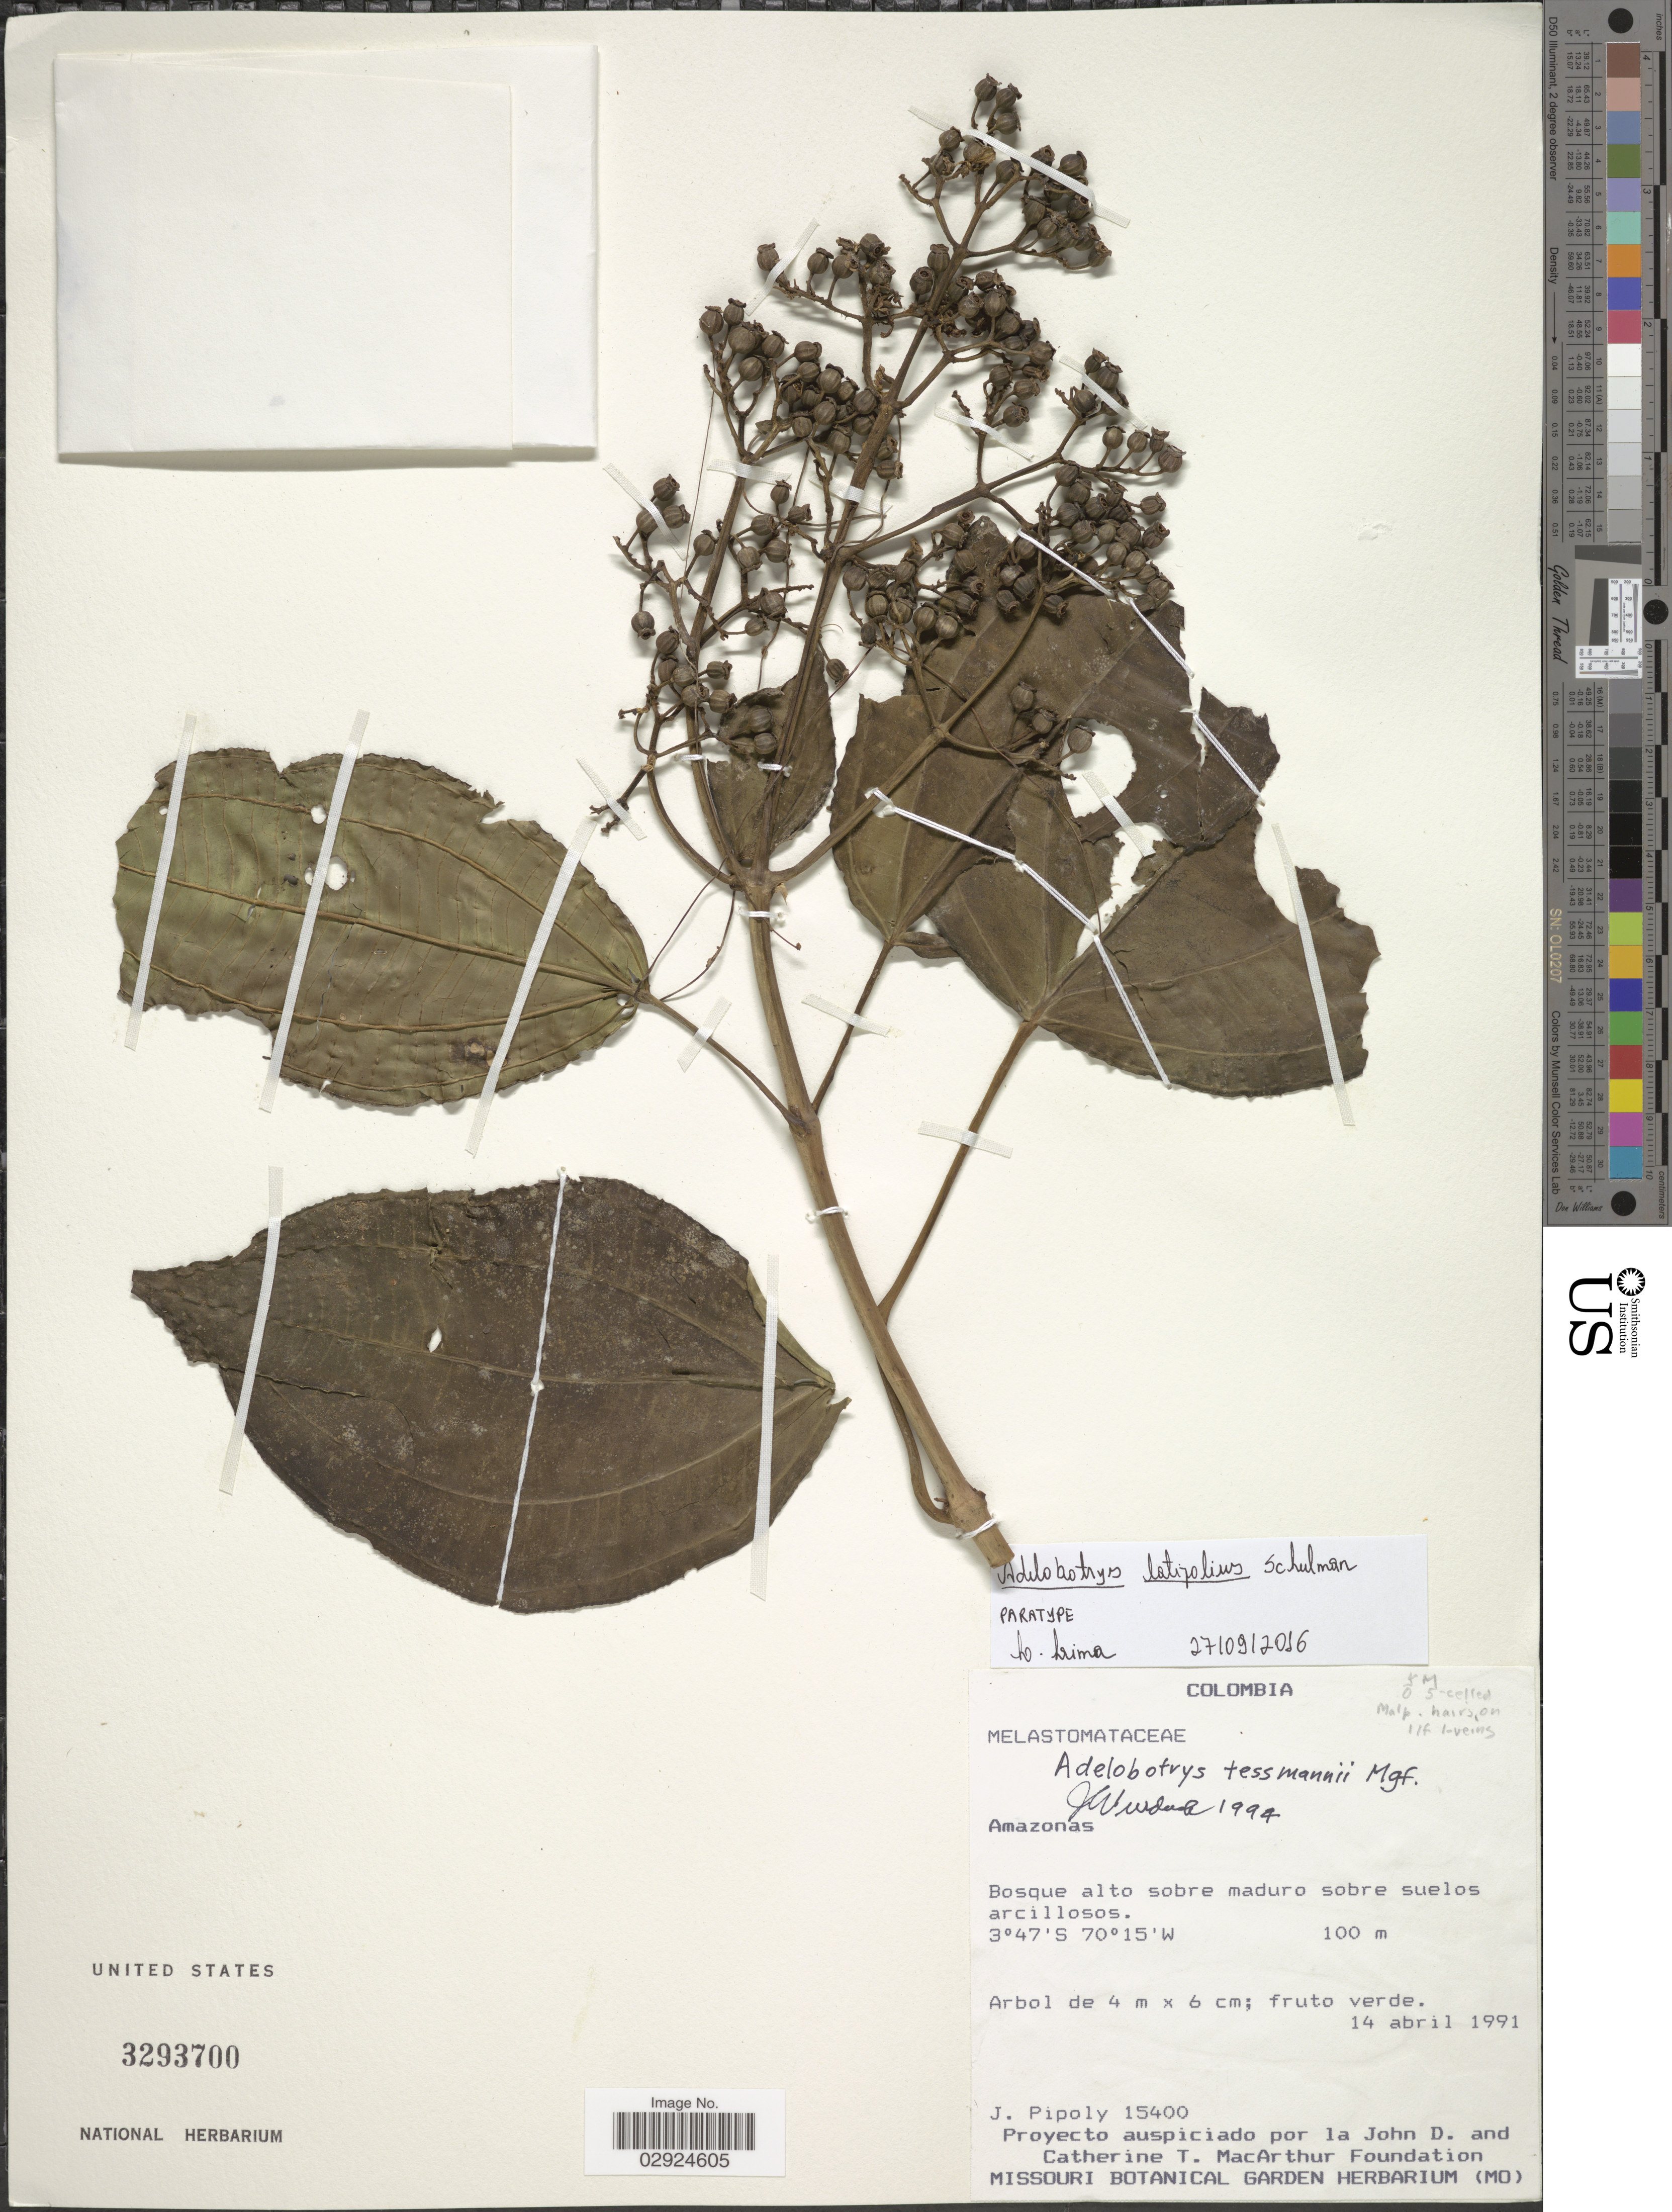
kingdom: Plantae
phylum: Tracheophyta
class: Magnoliopsida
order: Myrtales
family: Melastomataceae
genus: Adelobotrys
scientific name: Adelobotrys latifolius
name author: Schulman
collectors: J. J. Pipoly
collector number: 15400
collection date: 1991-04-14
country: Colombia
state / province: Amazônas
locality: Bosque alto sobre maduro sobre suelos arcillosos.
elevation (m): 100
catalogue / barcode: US 3293700